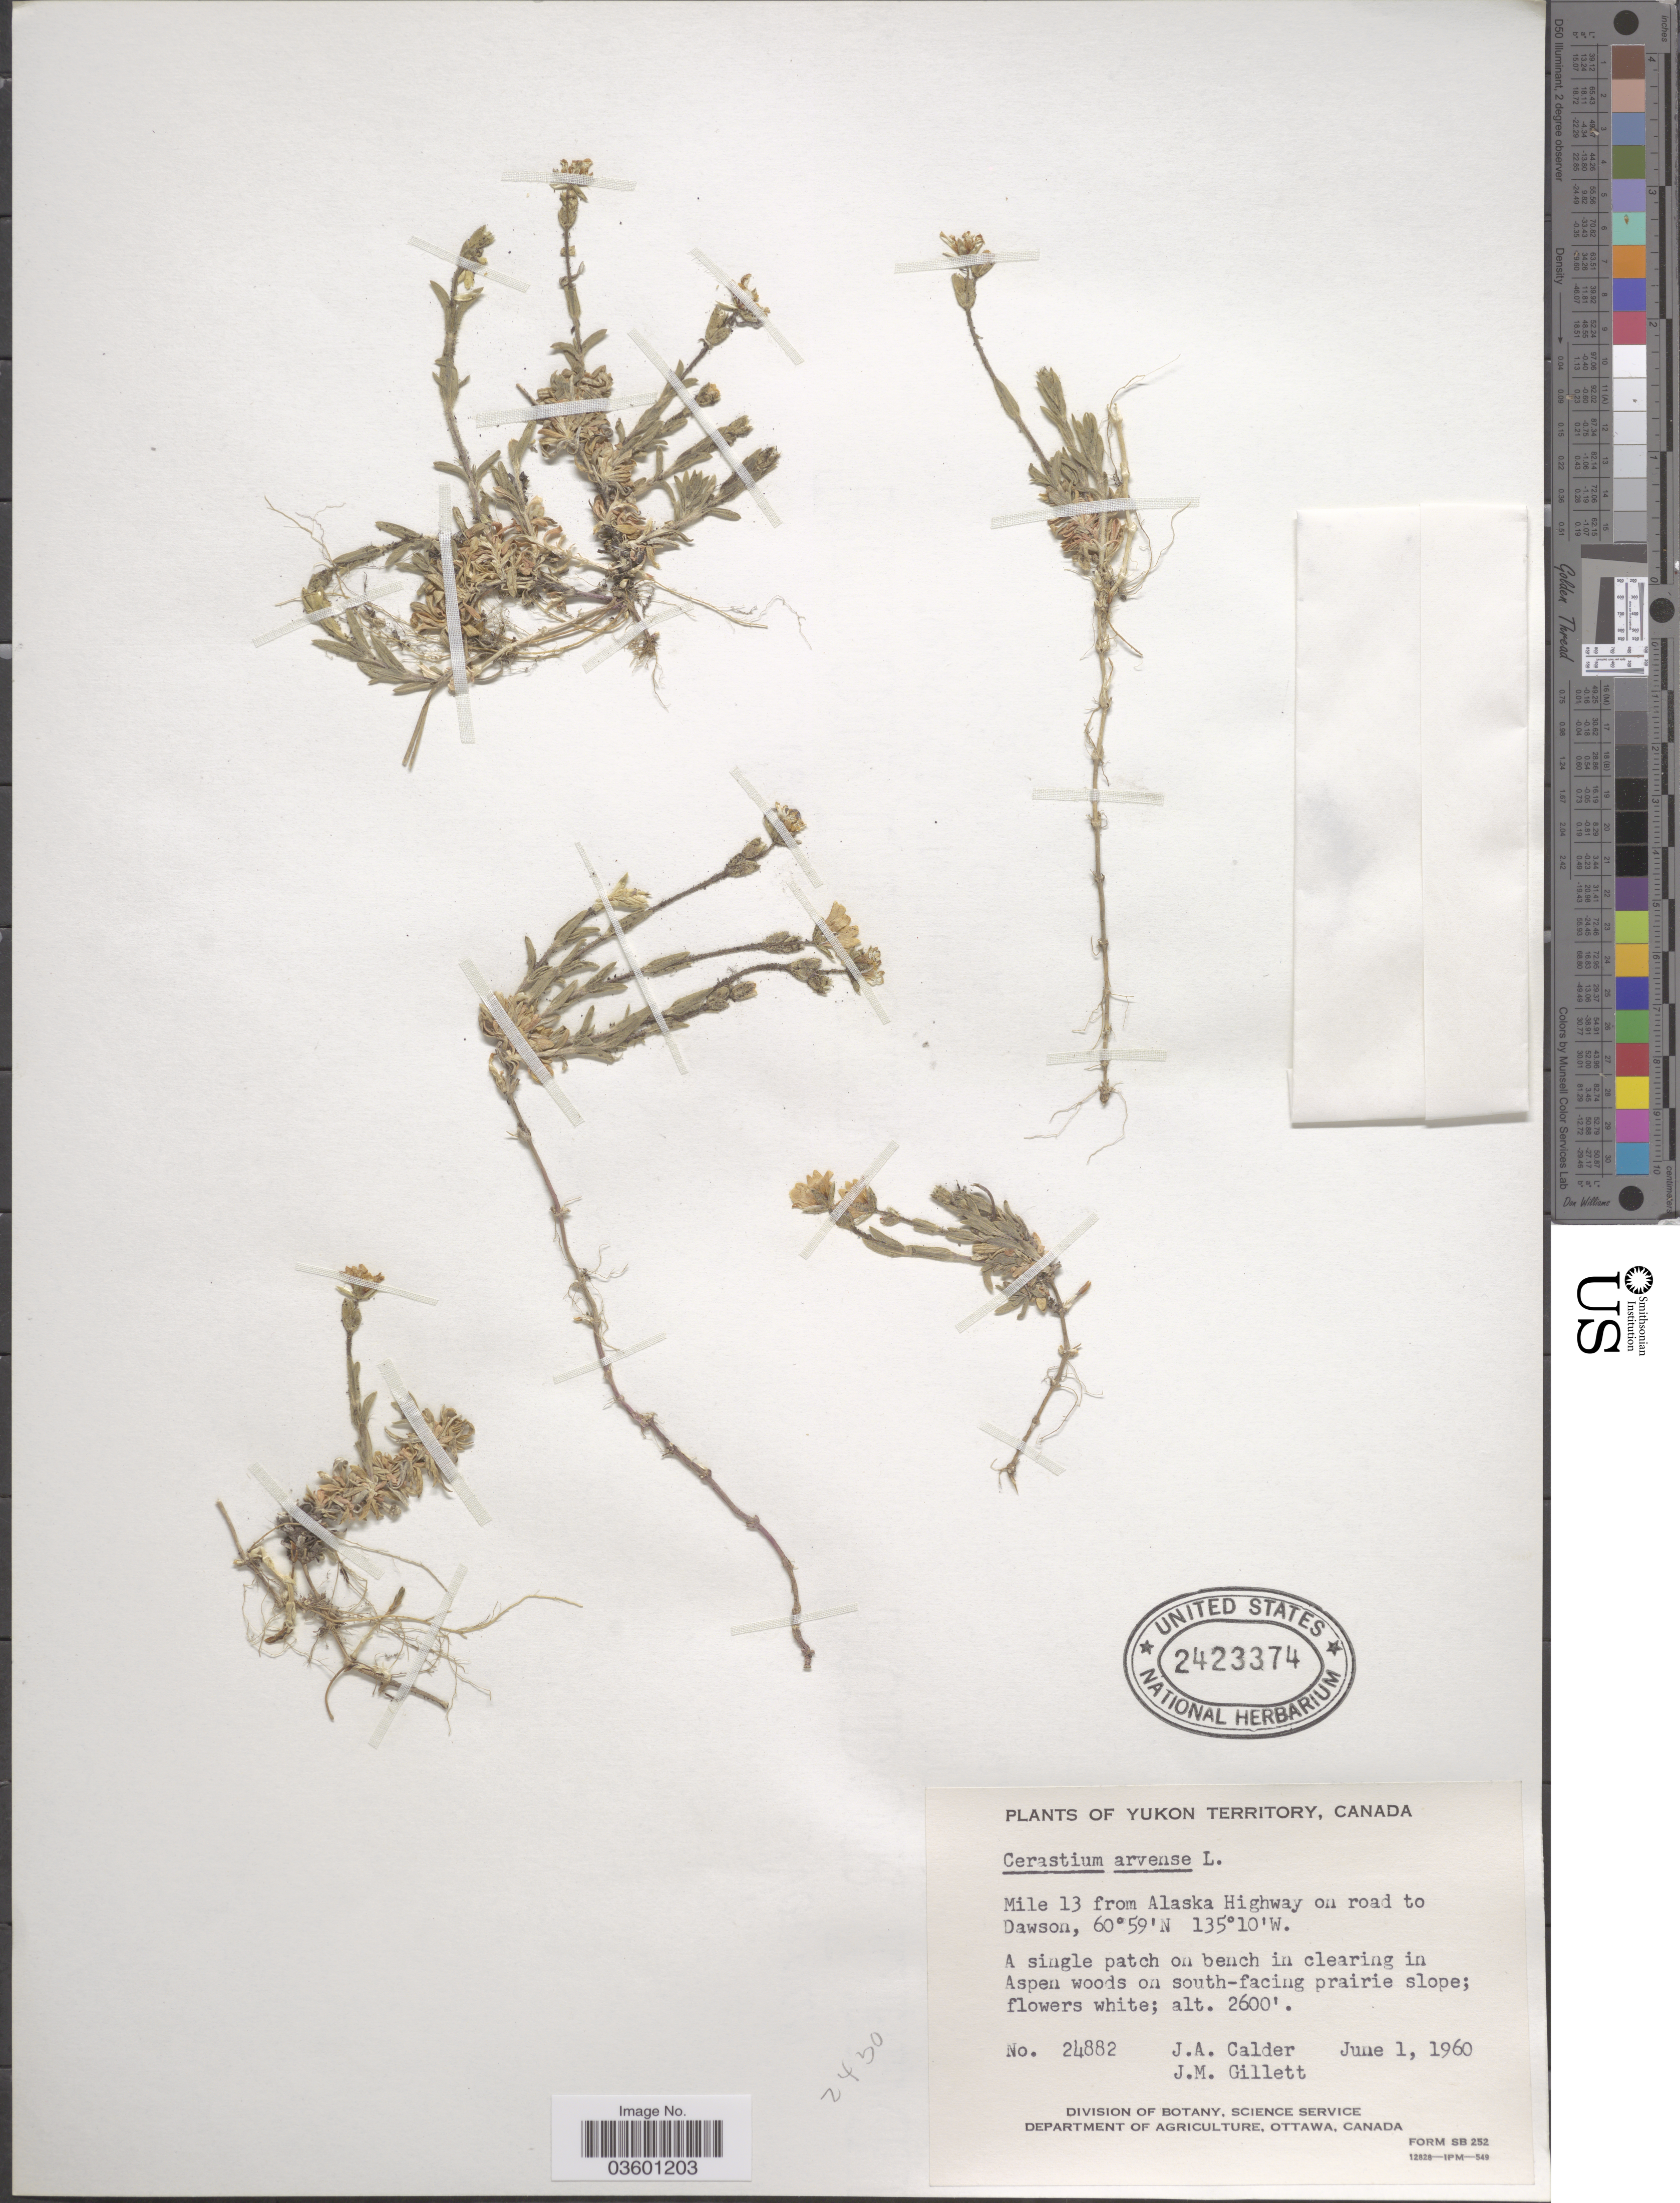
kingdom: Plantae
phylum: Tracheophyta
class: Magnoliopsida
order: Caryophyllales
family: Caryophyllaceae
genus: Cerastium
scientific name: Cerastium arvense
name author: L.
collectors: J. A. Calder & J. M. Gillett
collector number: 24882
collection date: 1960-06-01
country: Canada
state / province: Yukon Territory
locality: Mile 13 from Alaska Highway on road to Dawson.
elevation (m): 792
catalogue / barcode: US 2423374